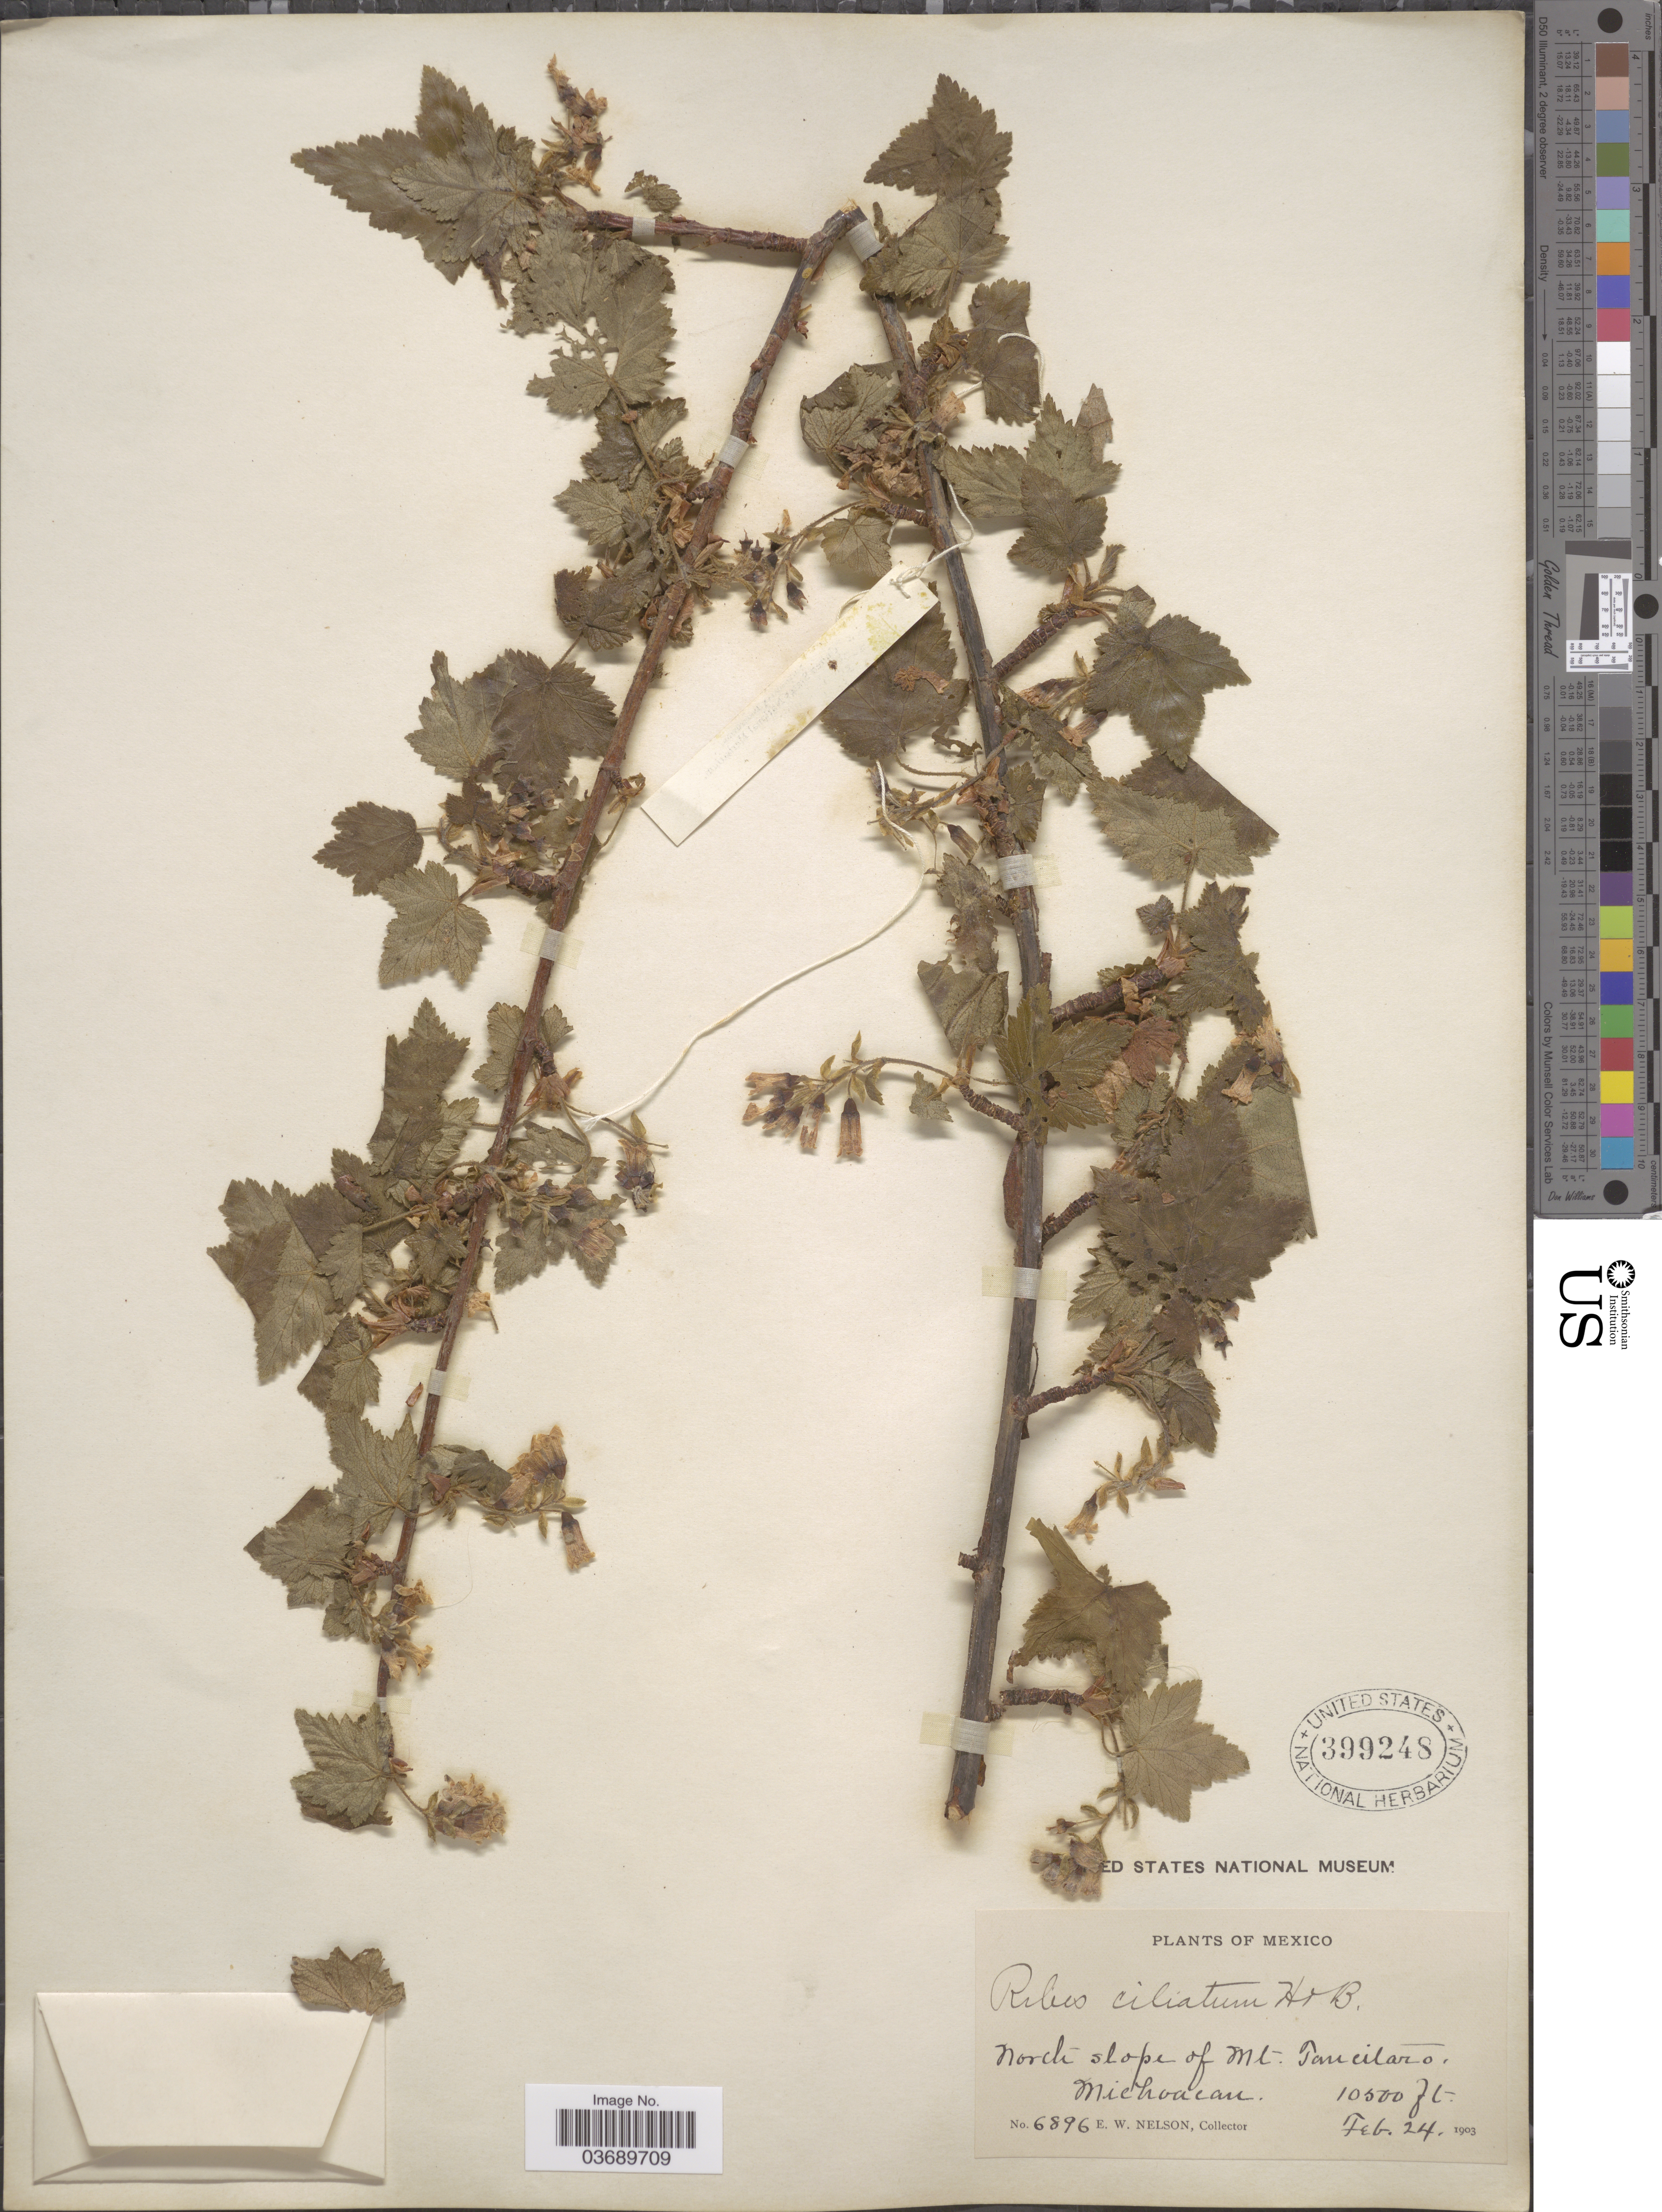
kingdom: Plantae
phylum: Tracheophyta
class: Magnoliopsida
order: Saxifragales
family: Grossulariaceae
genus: Ribes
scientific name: Ribes ciliatum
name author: Humb. & Bonpl. ex Roem. & Schult.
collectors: E. W. Nelson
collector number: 6896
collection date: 1903-02-24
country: Mexico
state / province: Michoacán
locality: North slope of Mt. Tancitaro.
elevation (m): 3200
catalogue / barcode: US 399248